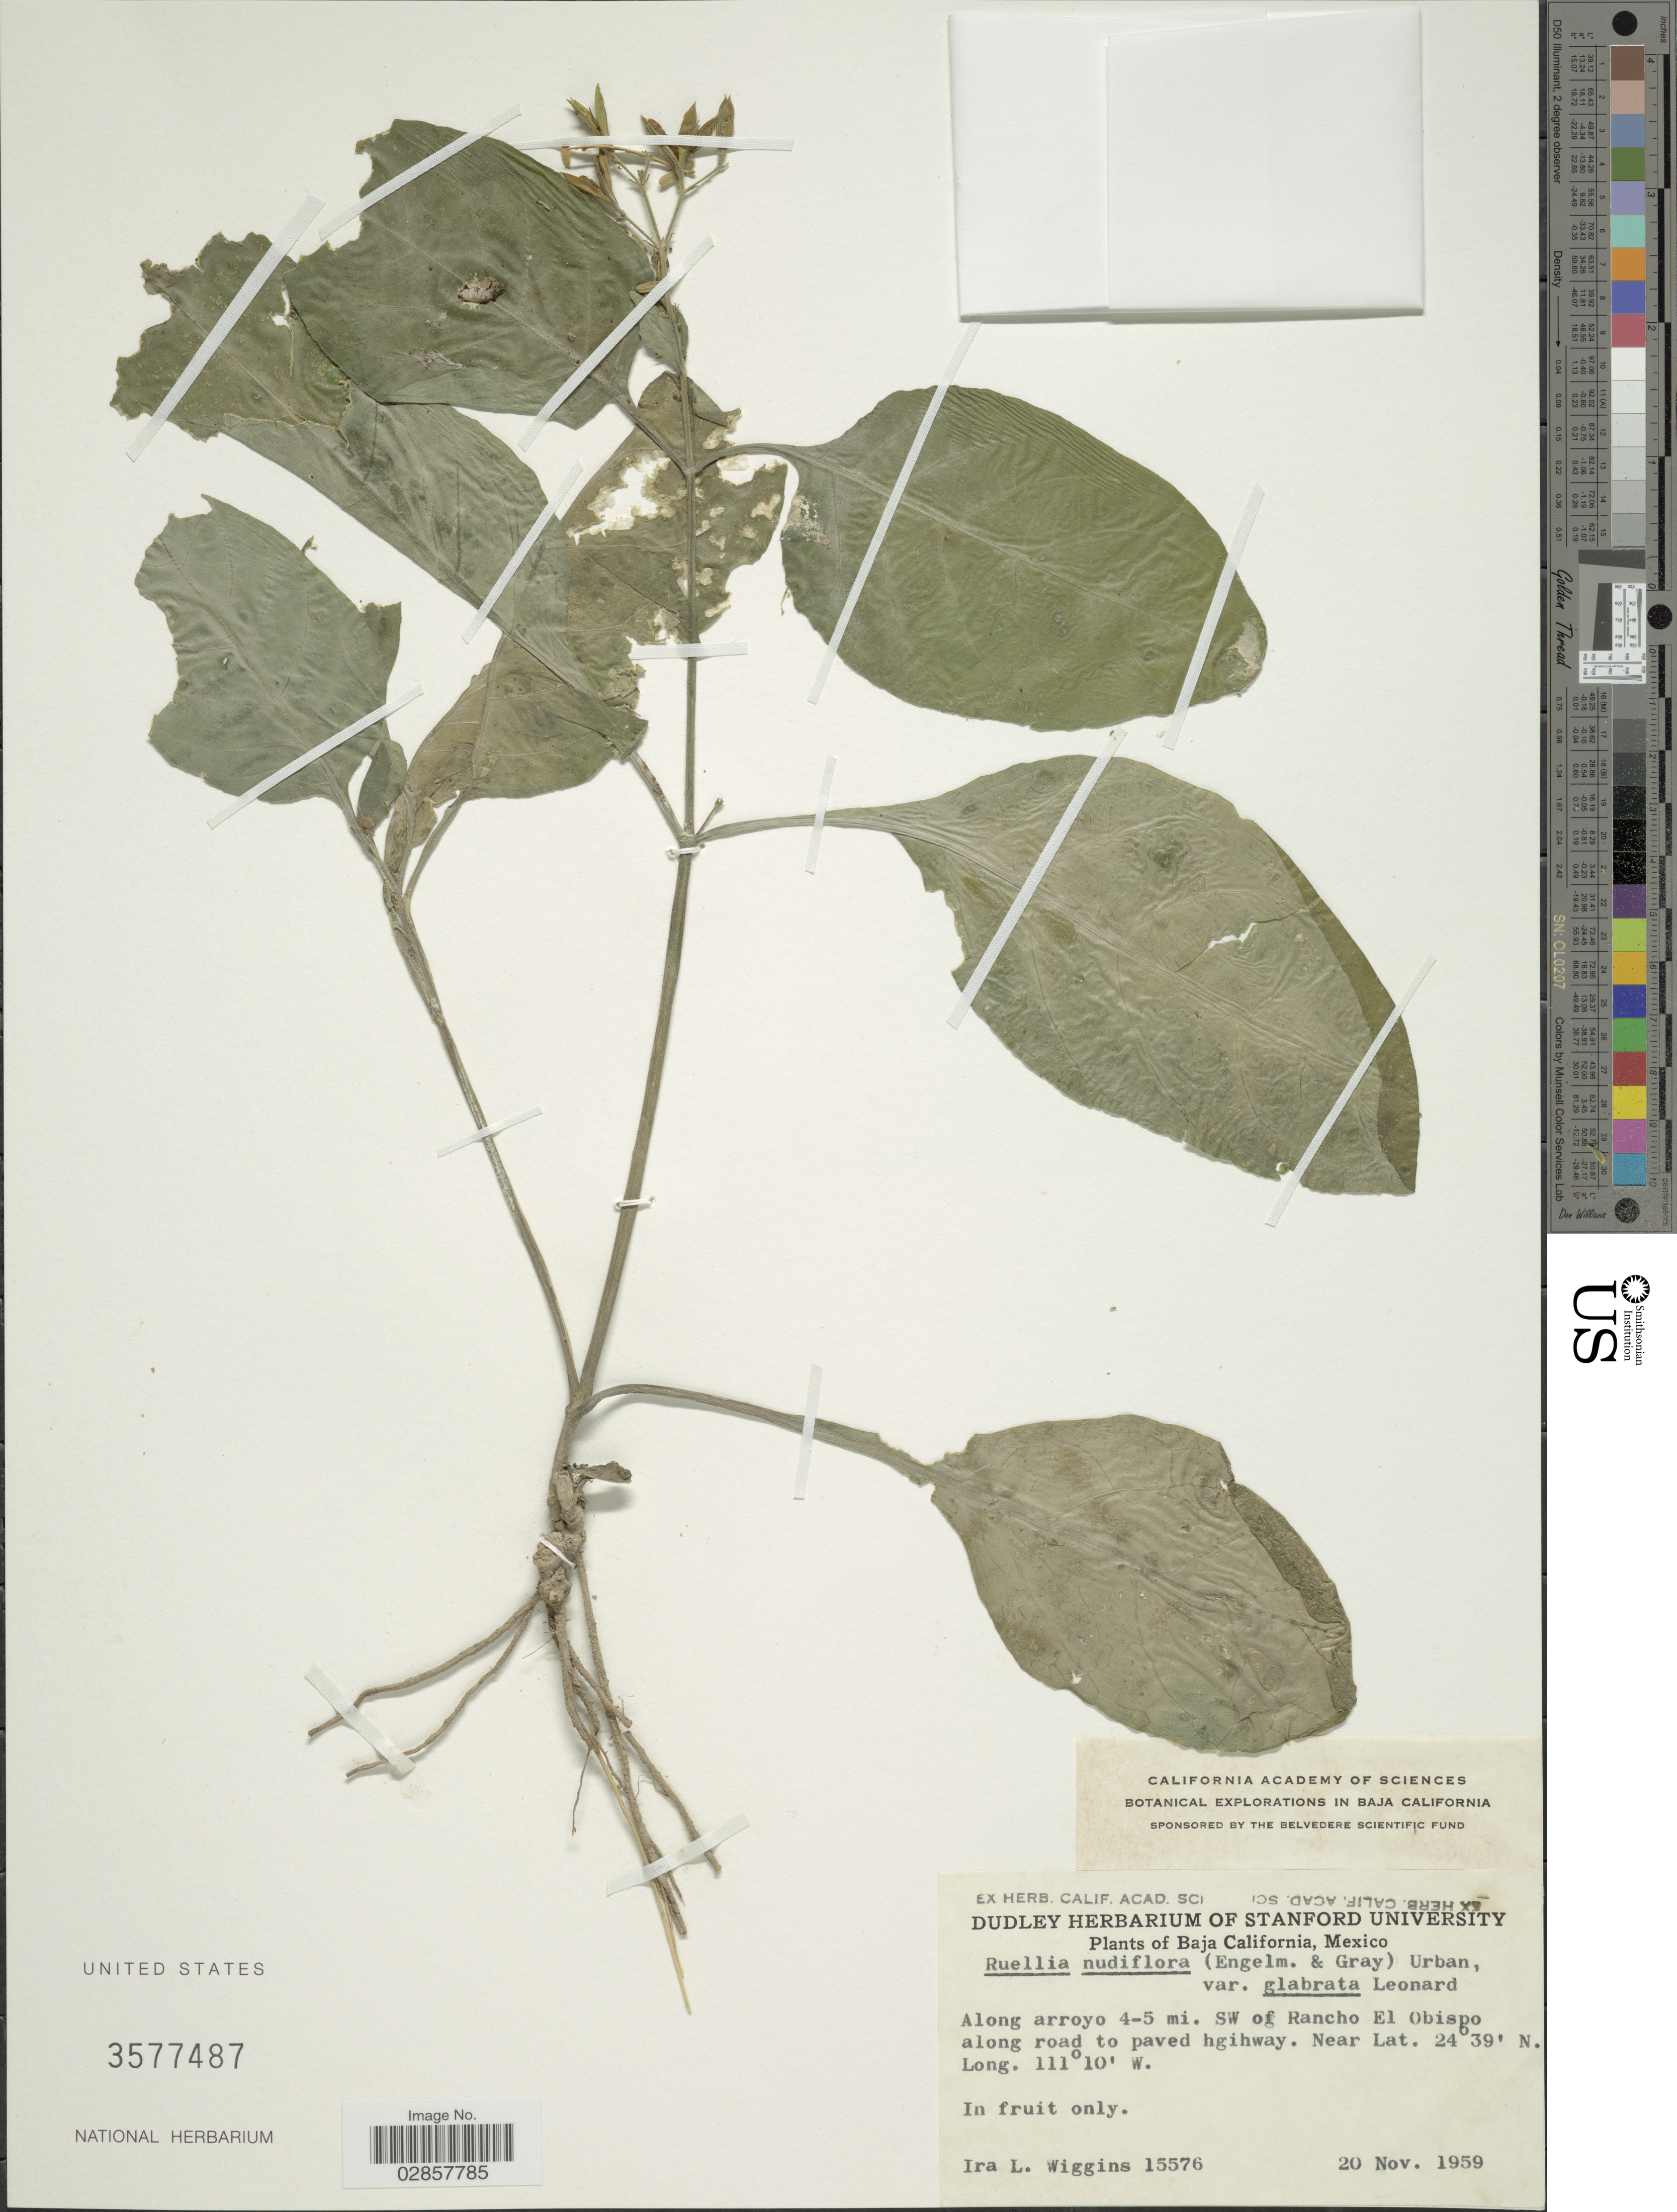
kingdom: Plantae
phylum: Tracheophyta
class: Magnoliopsida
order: Lamiales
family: Acanthaceae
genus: Ruellia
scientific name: Ruellia nudiflora var. glabrata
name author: Leonard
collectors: I. L. Wiggins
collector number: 15576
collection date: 1959-11-20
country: Mexico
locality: Along arroyo 4-5 mi. SW of Rancho El Obispo along road to paved highway.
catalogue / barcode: US 3577487